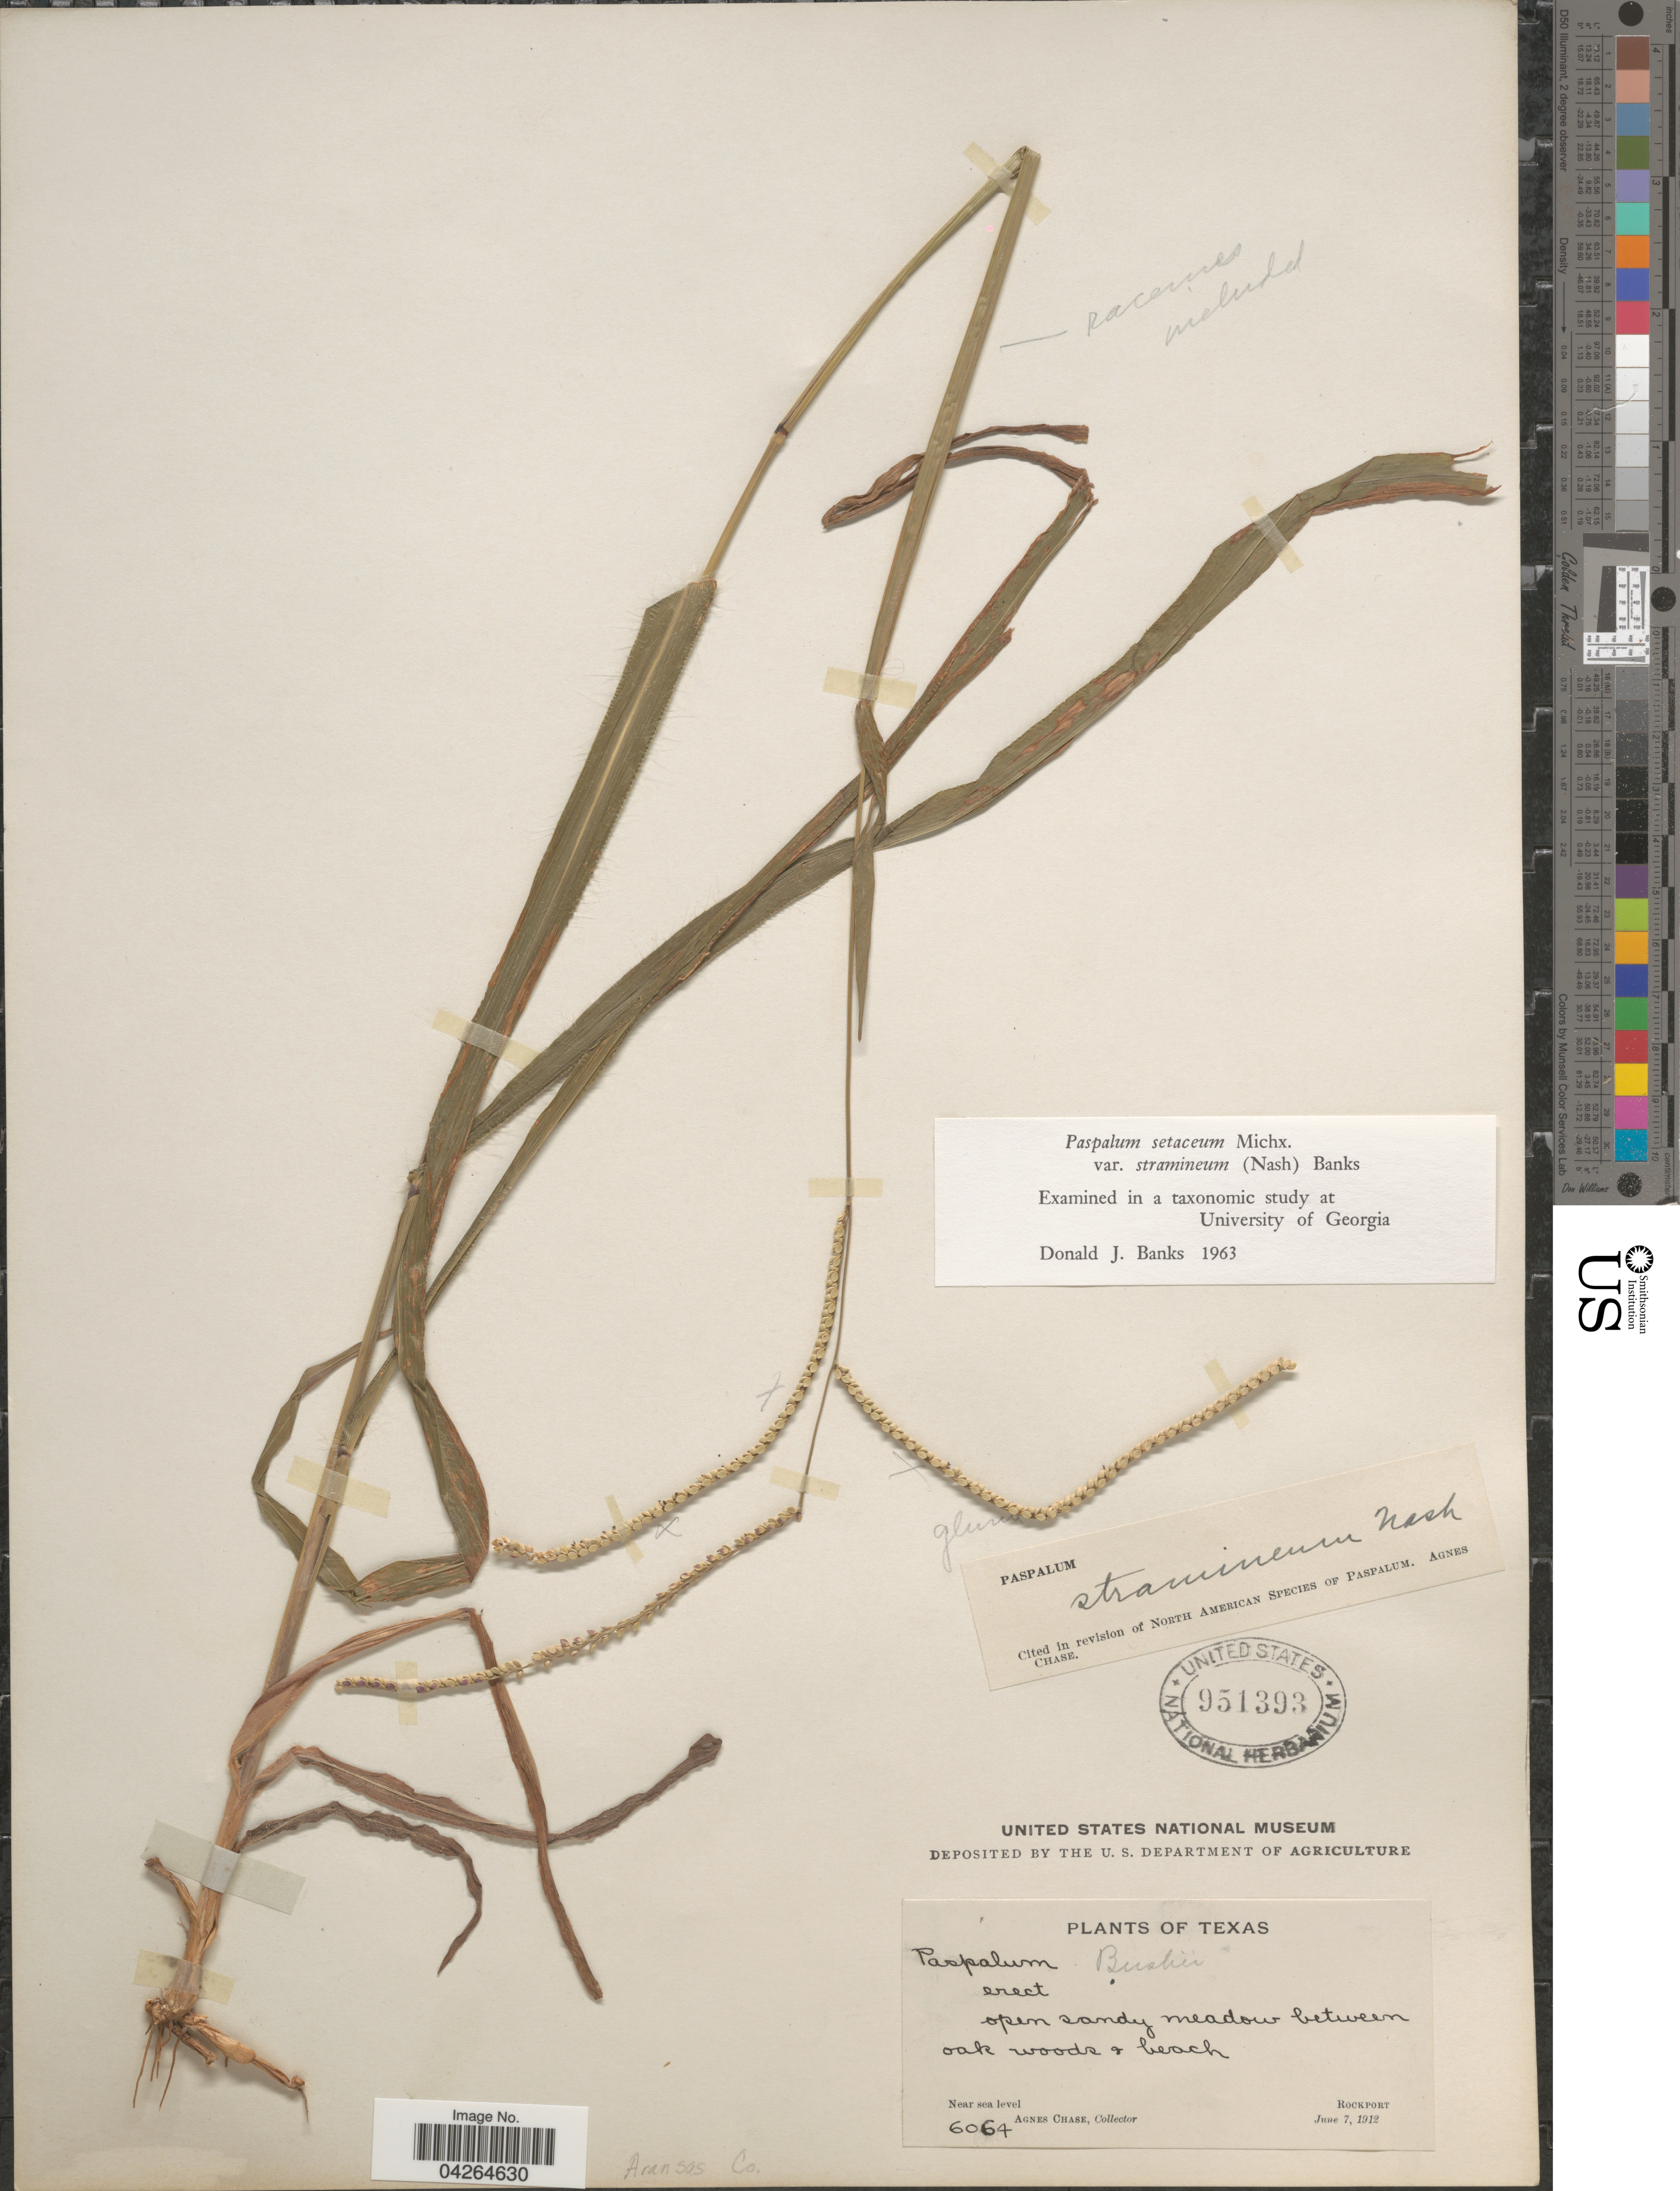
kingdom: Plantae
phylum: Tracheophyta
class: Liliopsida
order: Poales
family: Poaceae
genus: Paspalum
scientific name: Paspalum setaceum var. stramineum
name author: (Nash) D.J. Banks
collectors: A. Chase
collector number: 6064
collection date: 1912-06-07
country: United States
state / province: Texas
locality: Rockport. Aransas Co.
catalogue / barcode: US 951393